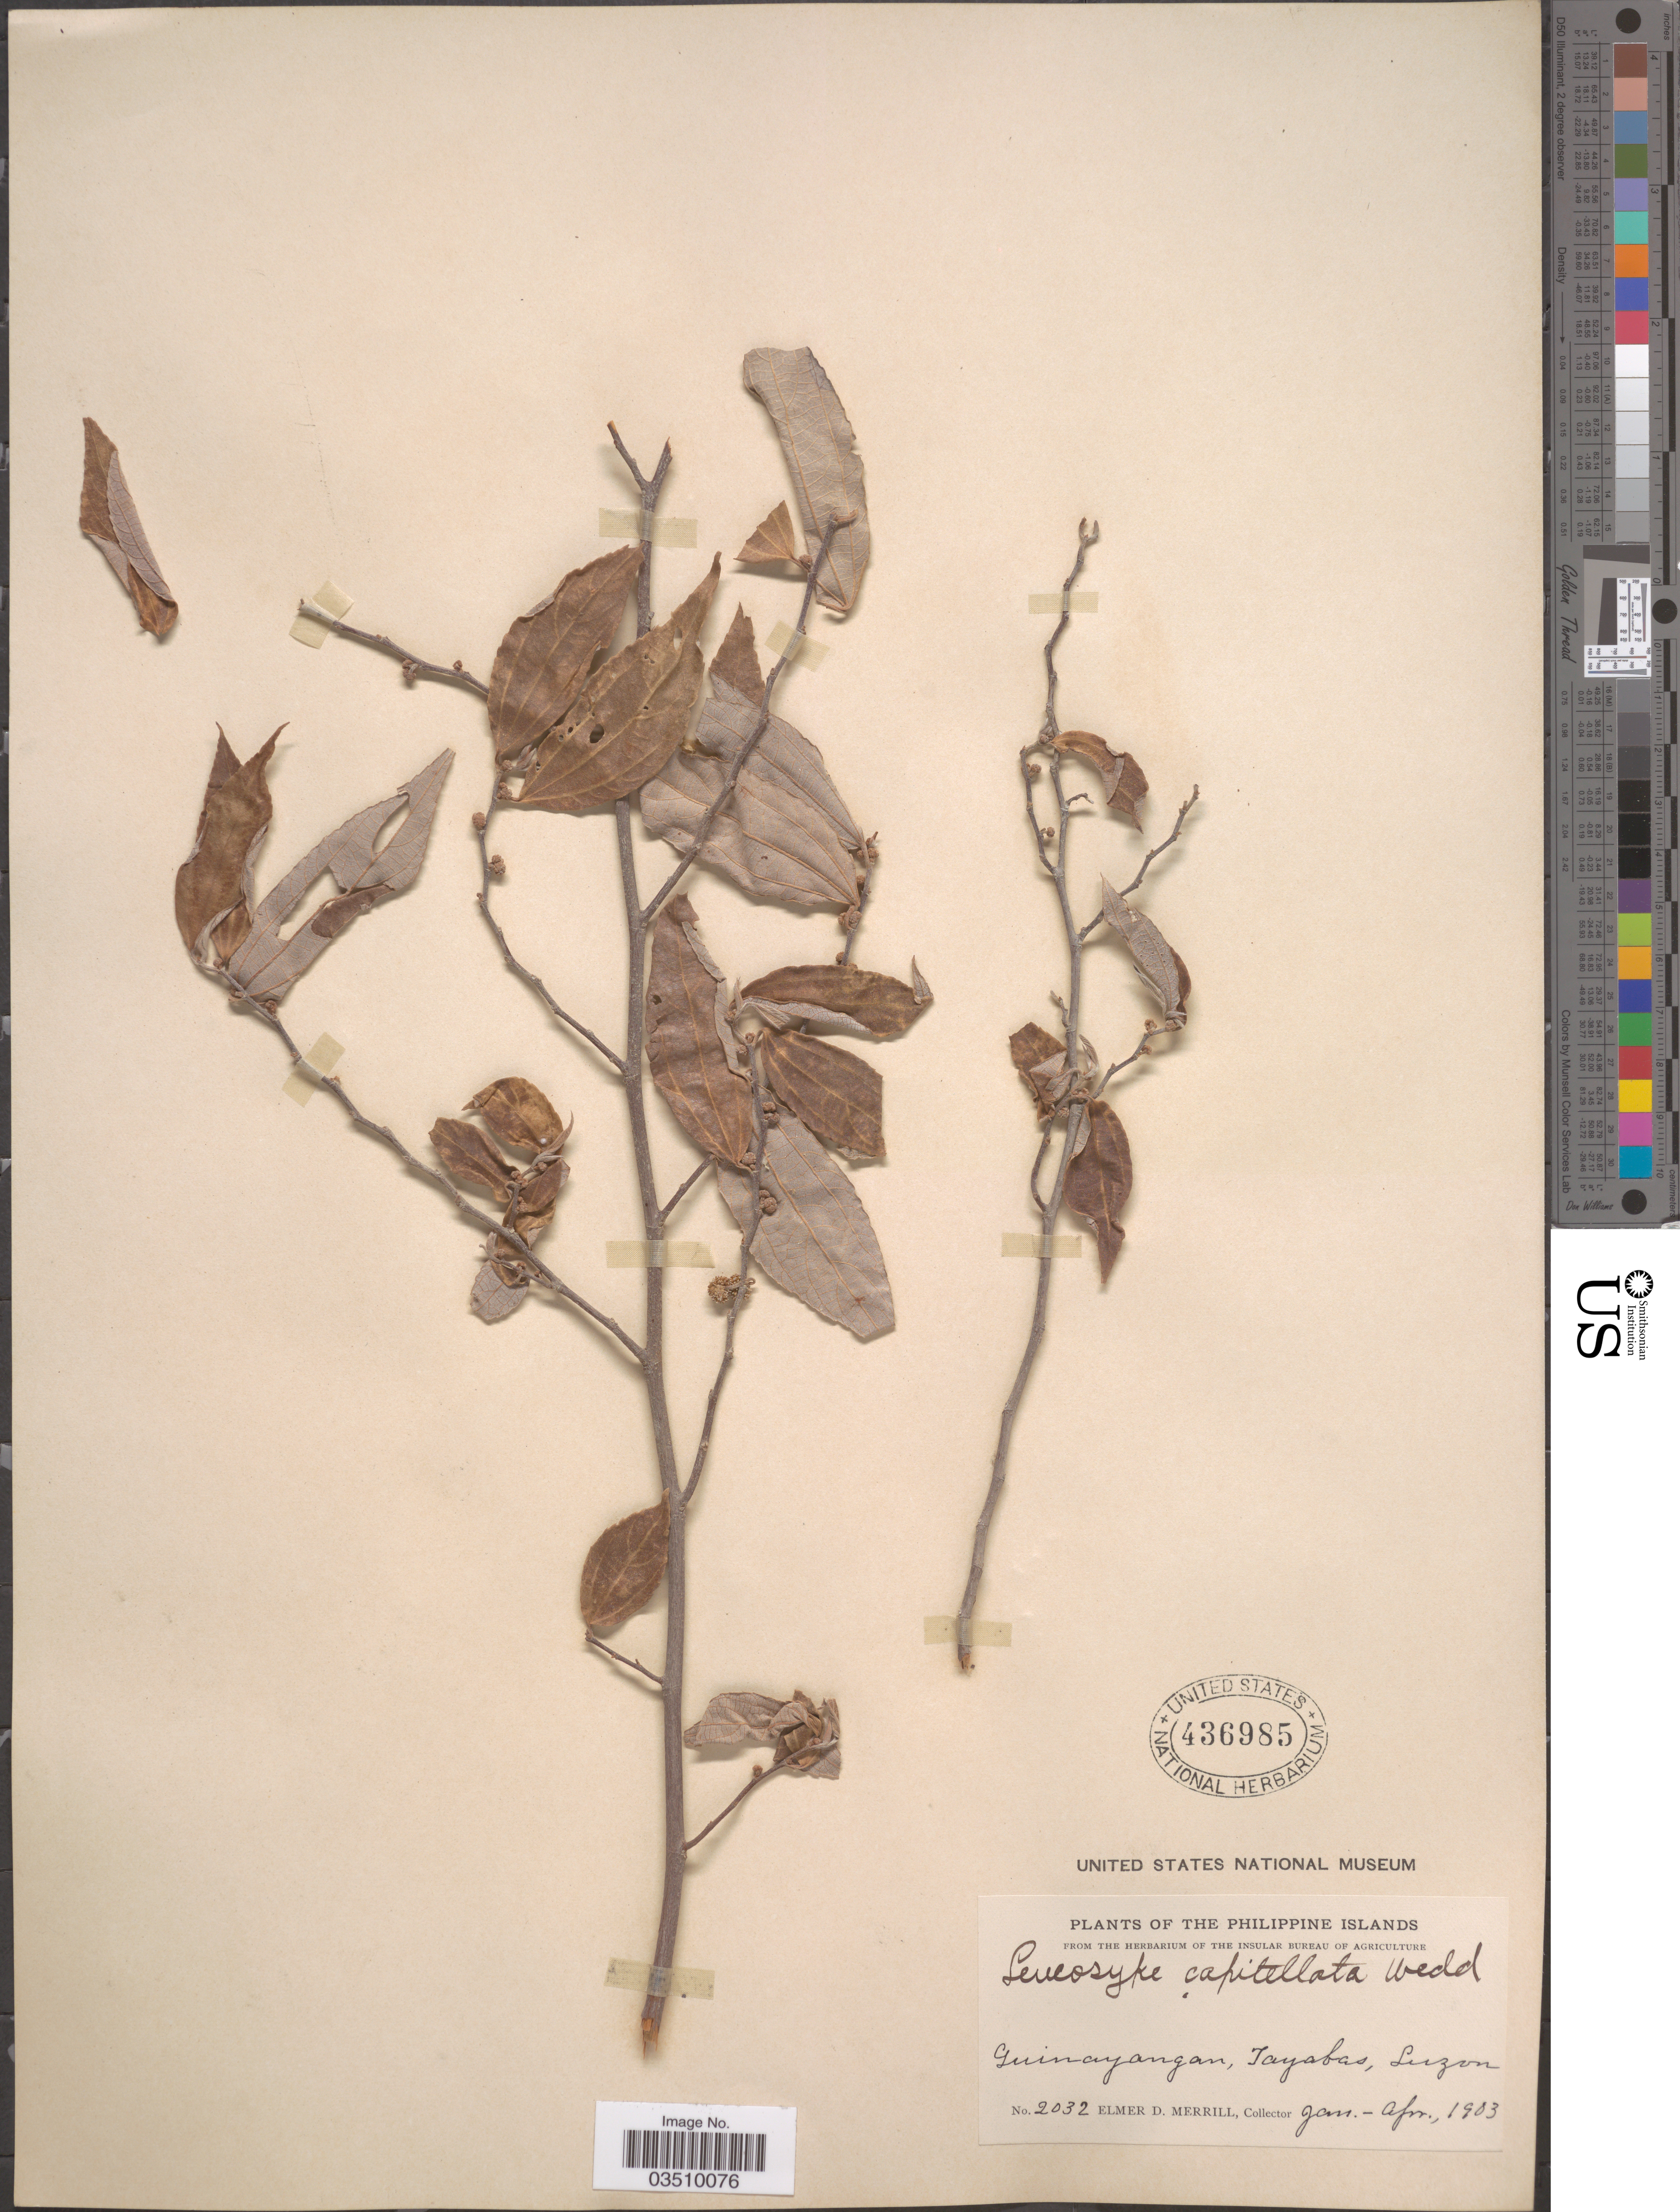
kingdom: Plantae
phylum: Tracheophyta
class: Magnoliopsida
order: Rosales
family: Urticaceae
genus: Leucosyke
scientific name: Leucosyke capitellata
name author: (Poir.) Wedd.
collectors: E. D. Merrill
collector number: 2032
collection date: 1903-01/1903-04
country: Philippines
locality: Guinayangan, Tayabas, Luzon.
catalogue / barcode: US 436985